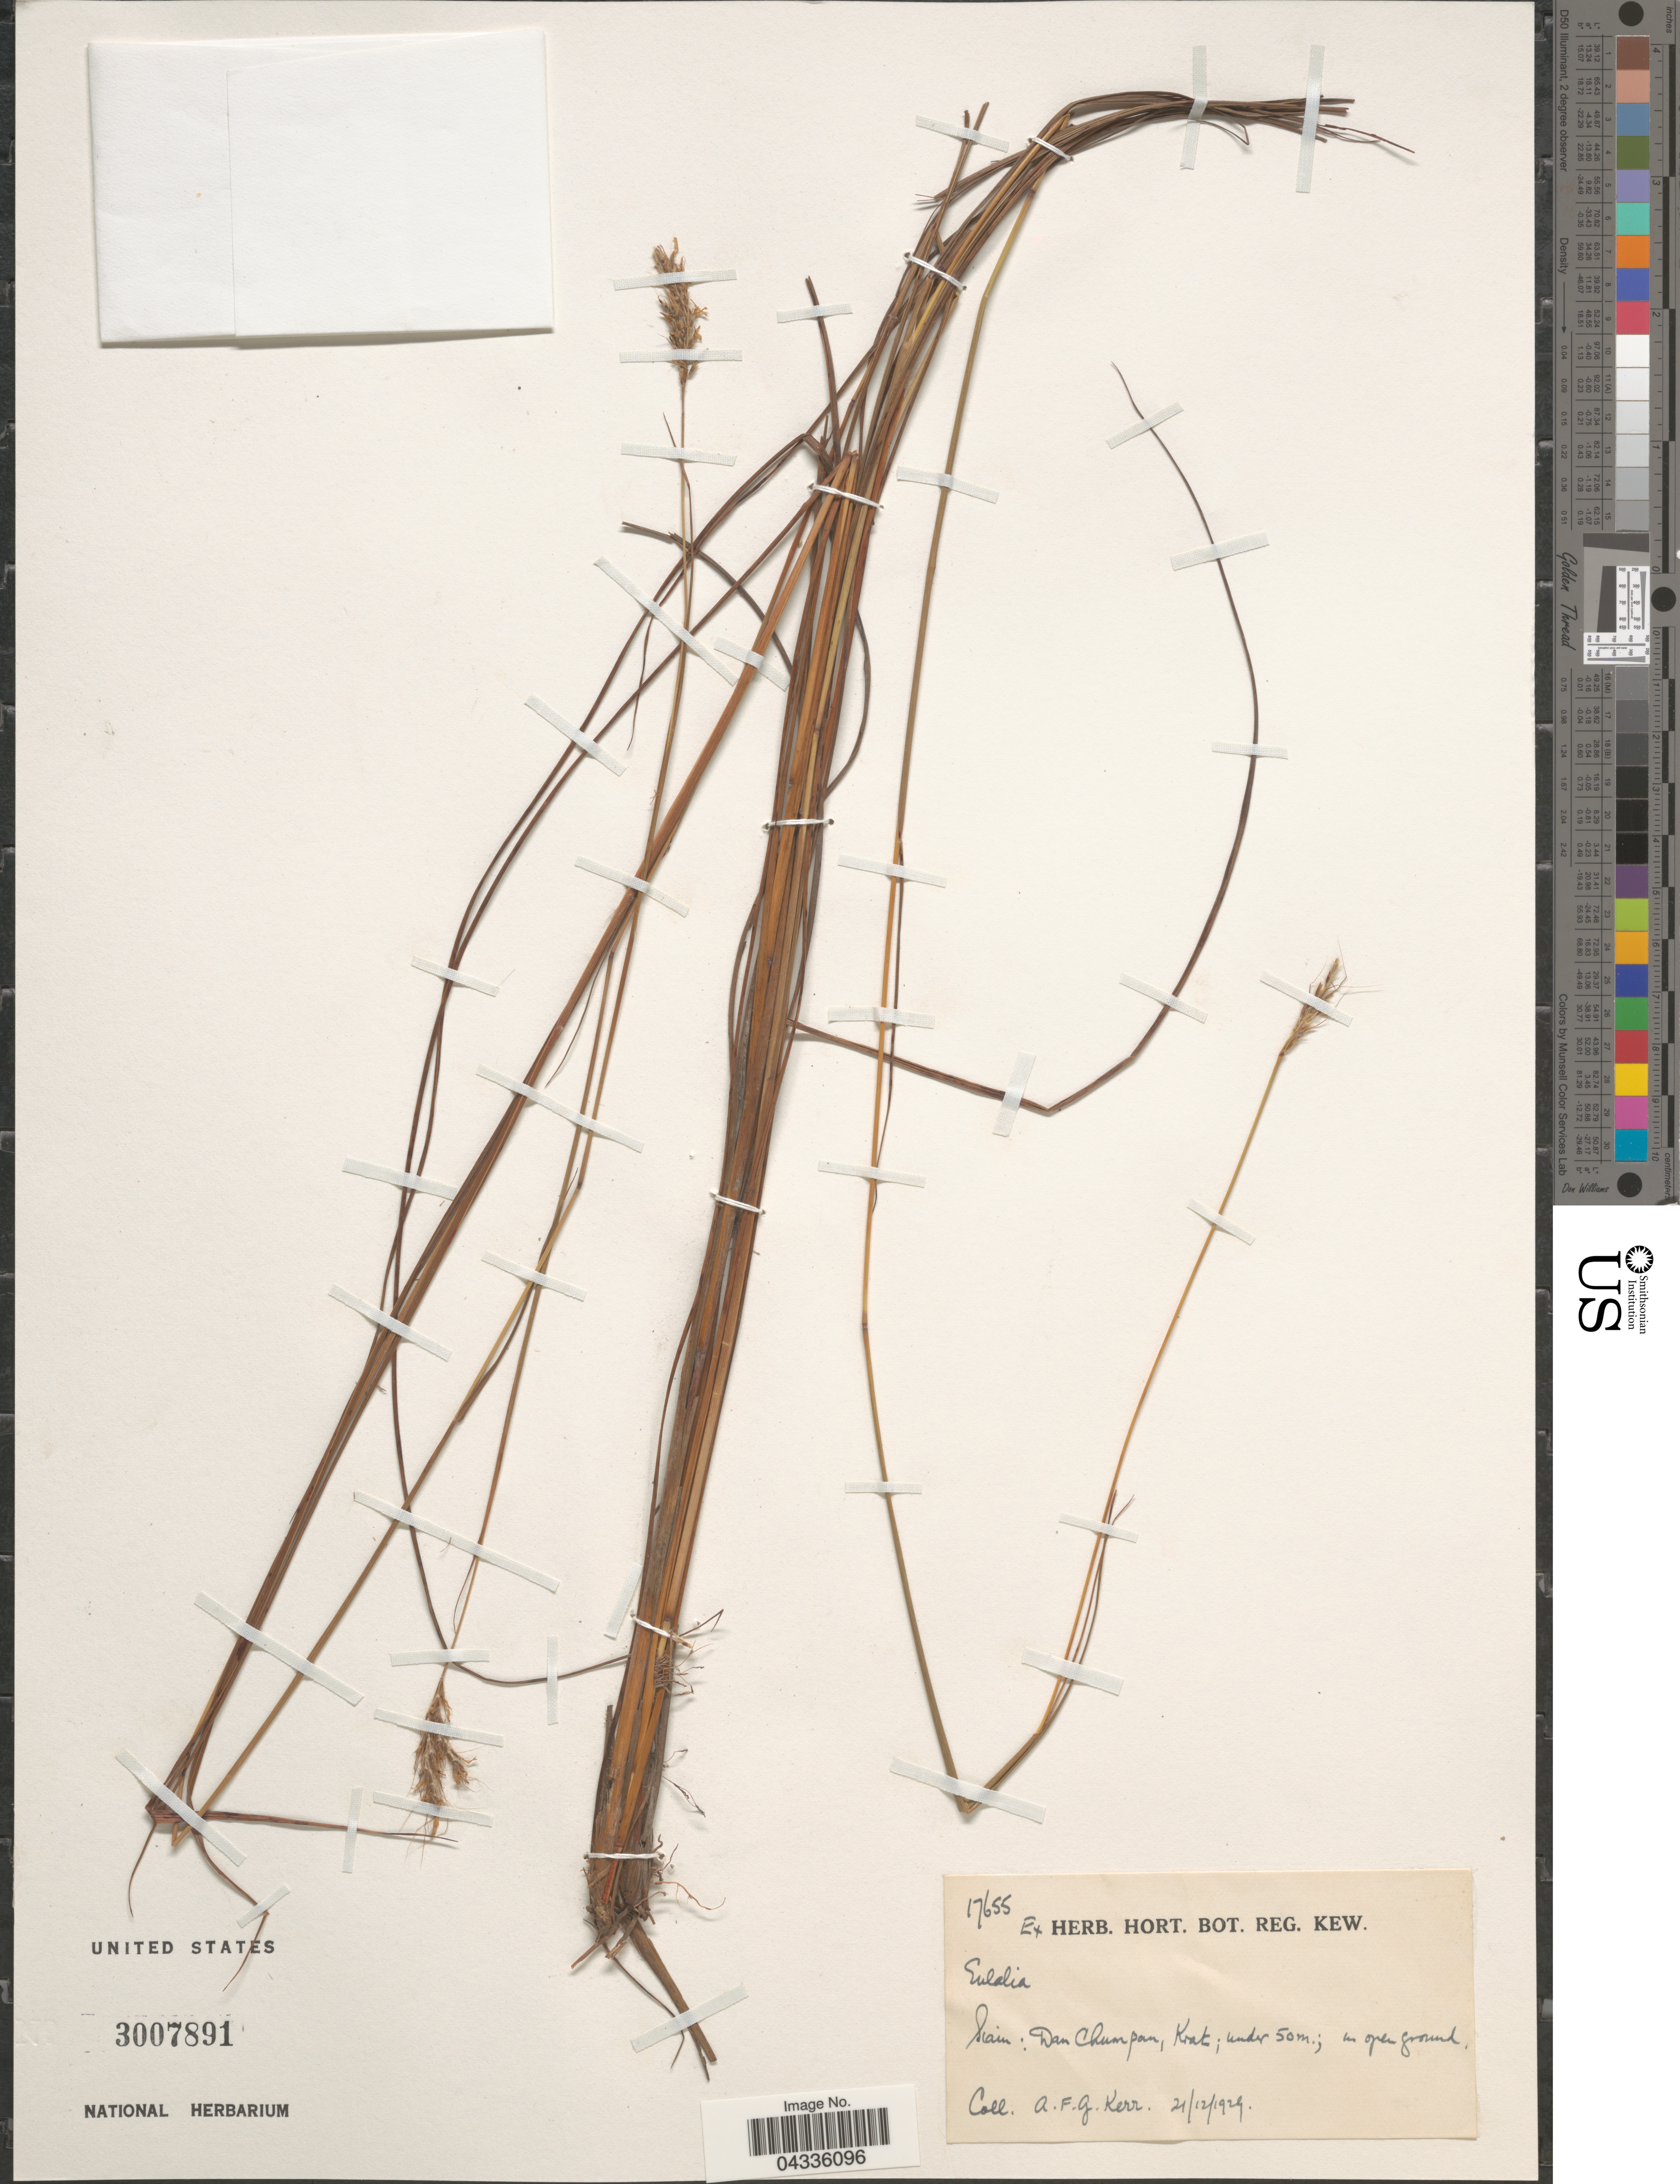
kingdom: Plantae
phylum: Tracheophyta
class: Liliopsida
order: Poales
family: Poaceae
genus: Eulalia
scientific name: Eulalia sp.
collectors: A. F. G. Kerr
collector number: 17655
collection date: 1929-12-21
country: Thailand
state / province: Chumpon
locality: Siam: Dan Chumpan, Krat.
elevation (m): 50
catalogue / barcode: US 3007891